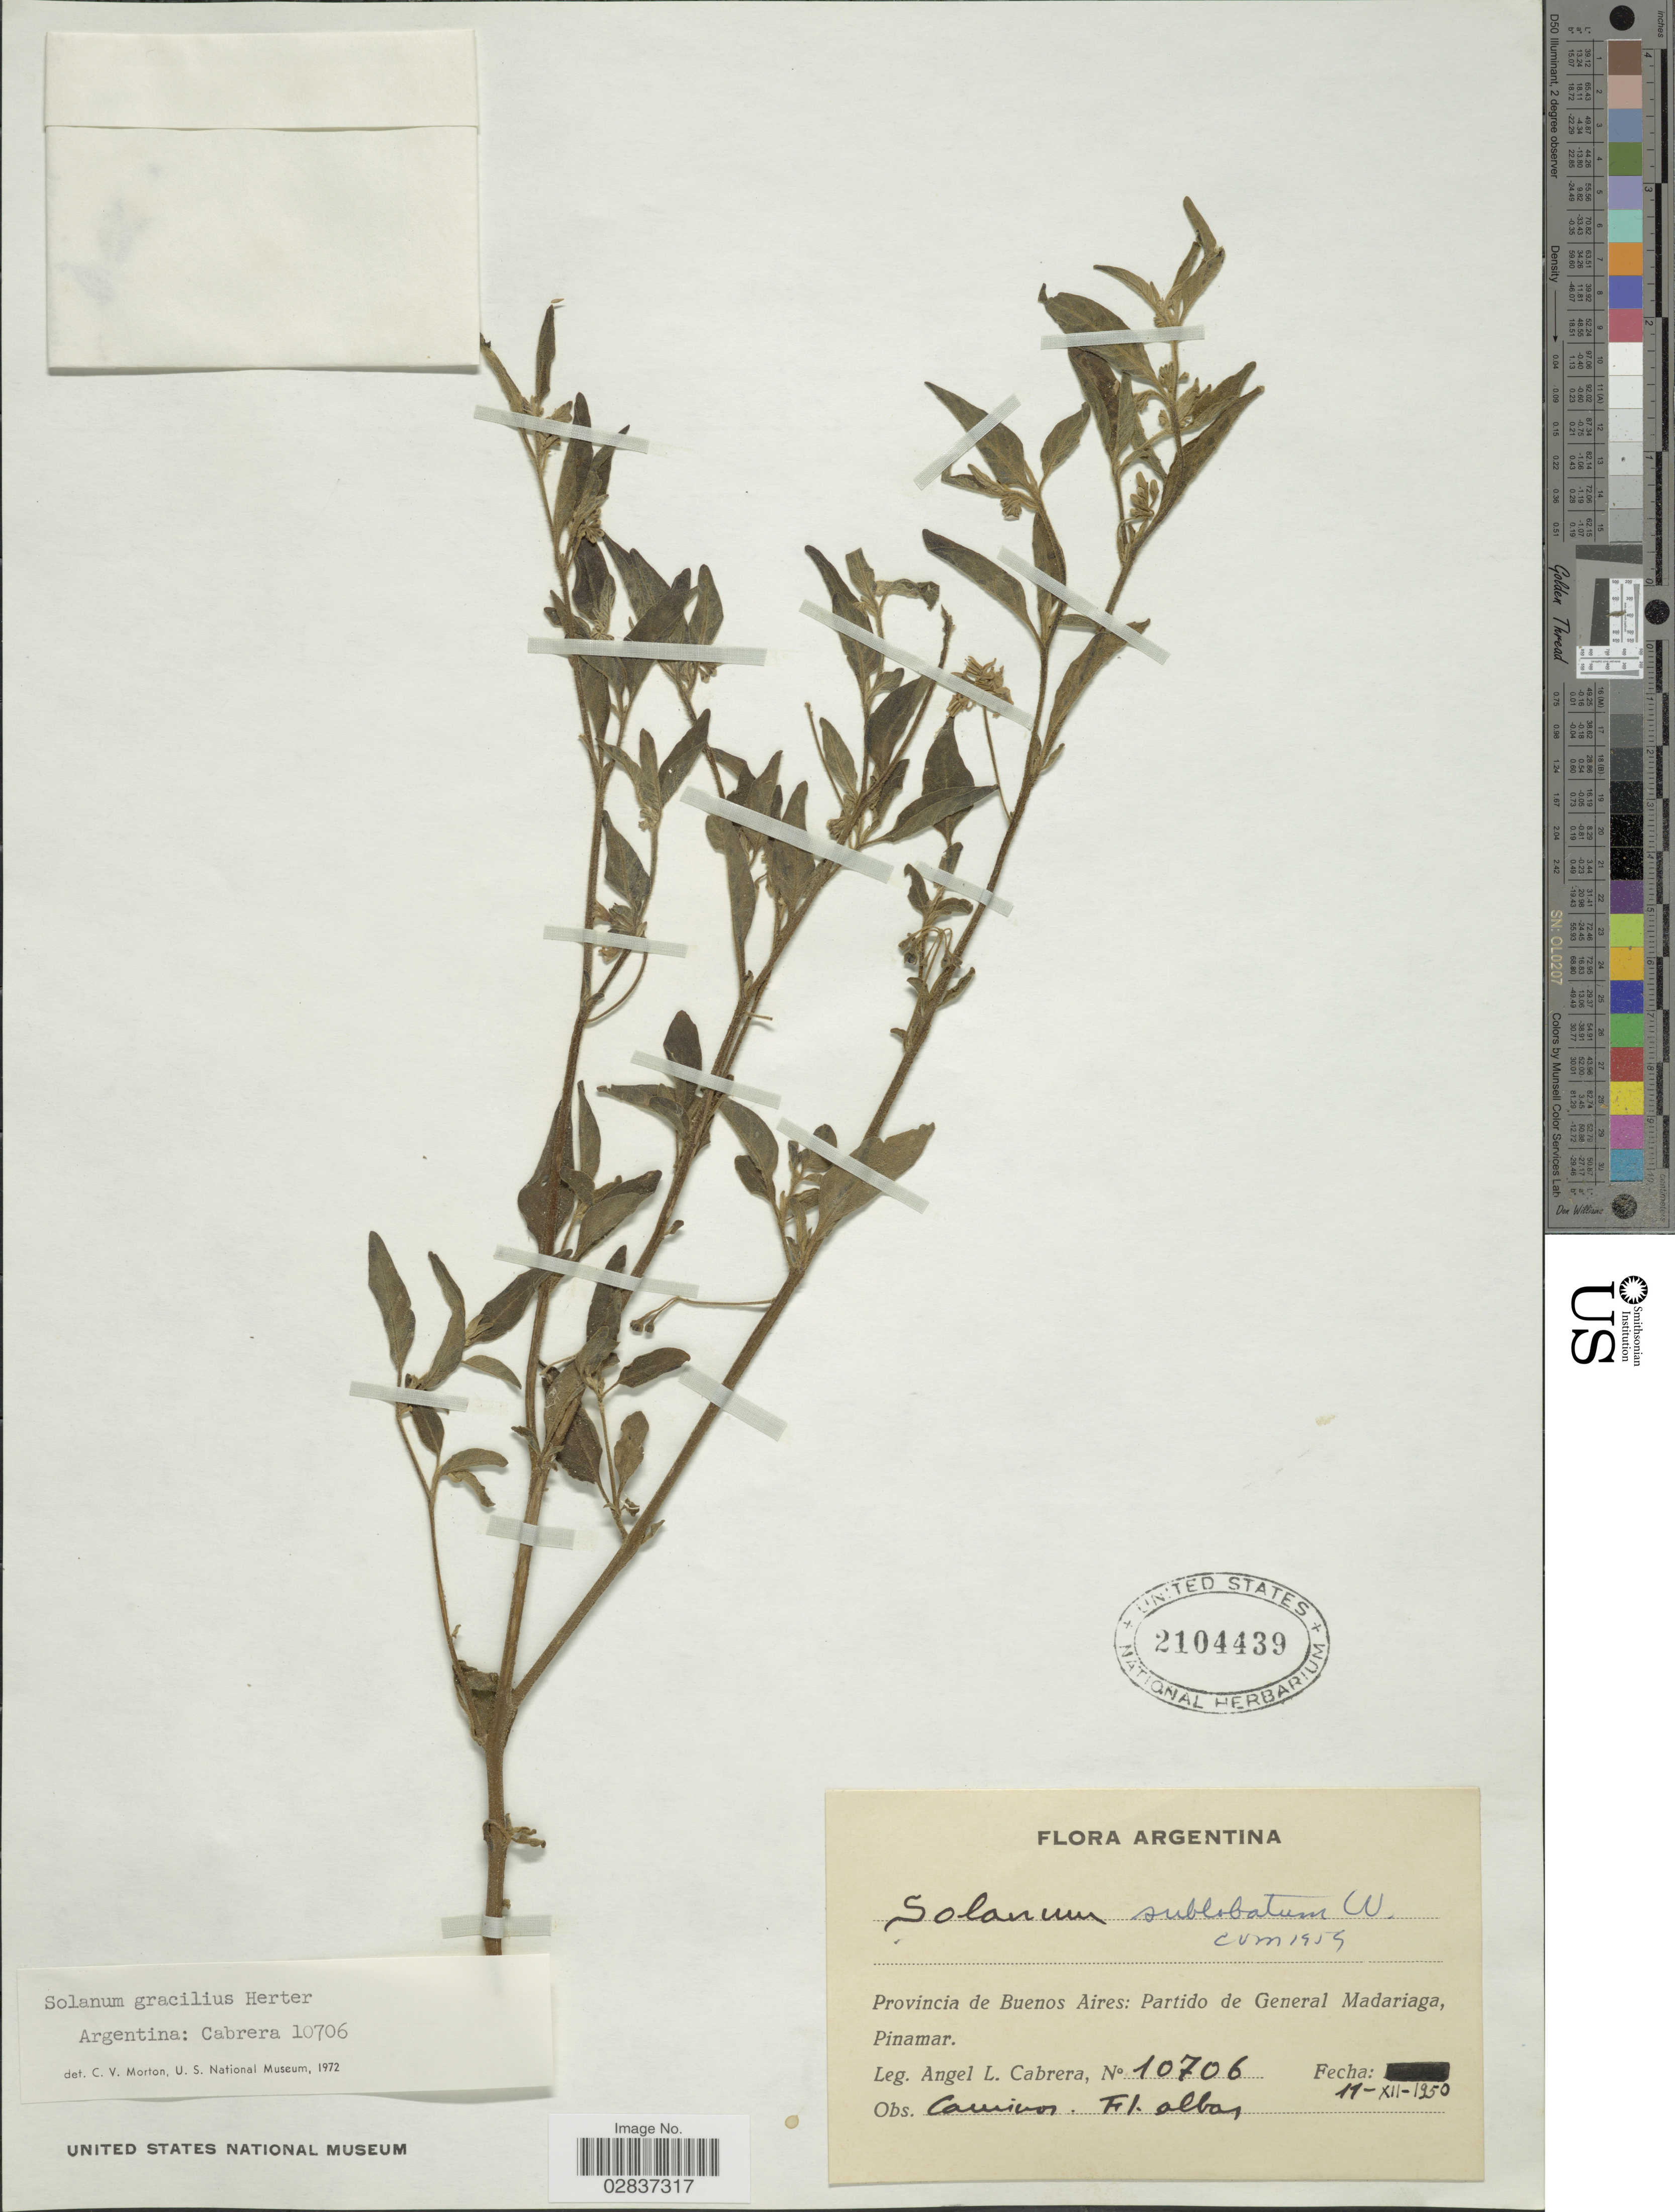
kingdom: Plantae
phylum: Tracheophyta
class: Magnoliopsida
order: Solanales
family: Solanaceae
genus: Solanum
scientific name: Solanum gracilius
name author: Herter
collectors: A. L. Cabrera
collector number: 10706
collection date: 1950-12-11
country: Argentina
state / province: Buenos Aires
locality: Provincia de Buenos Aires: Partido de General Madariaga, Pinamar.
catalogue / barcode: US 2104439